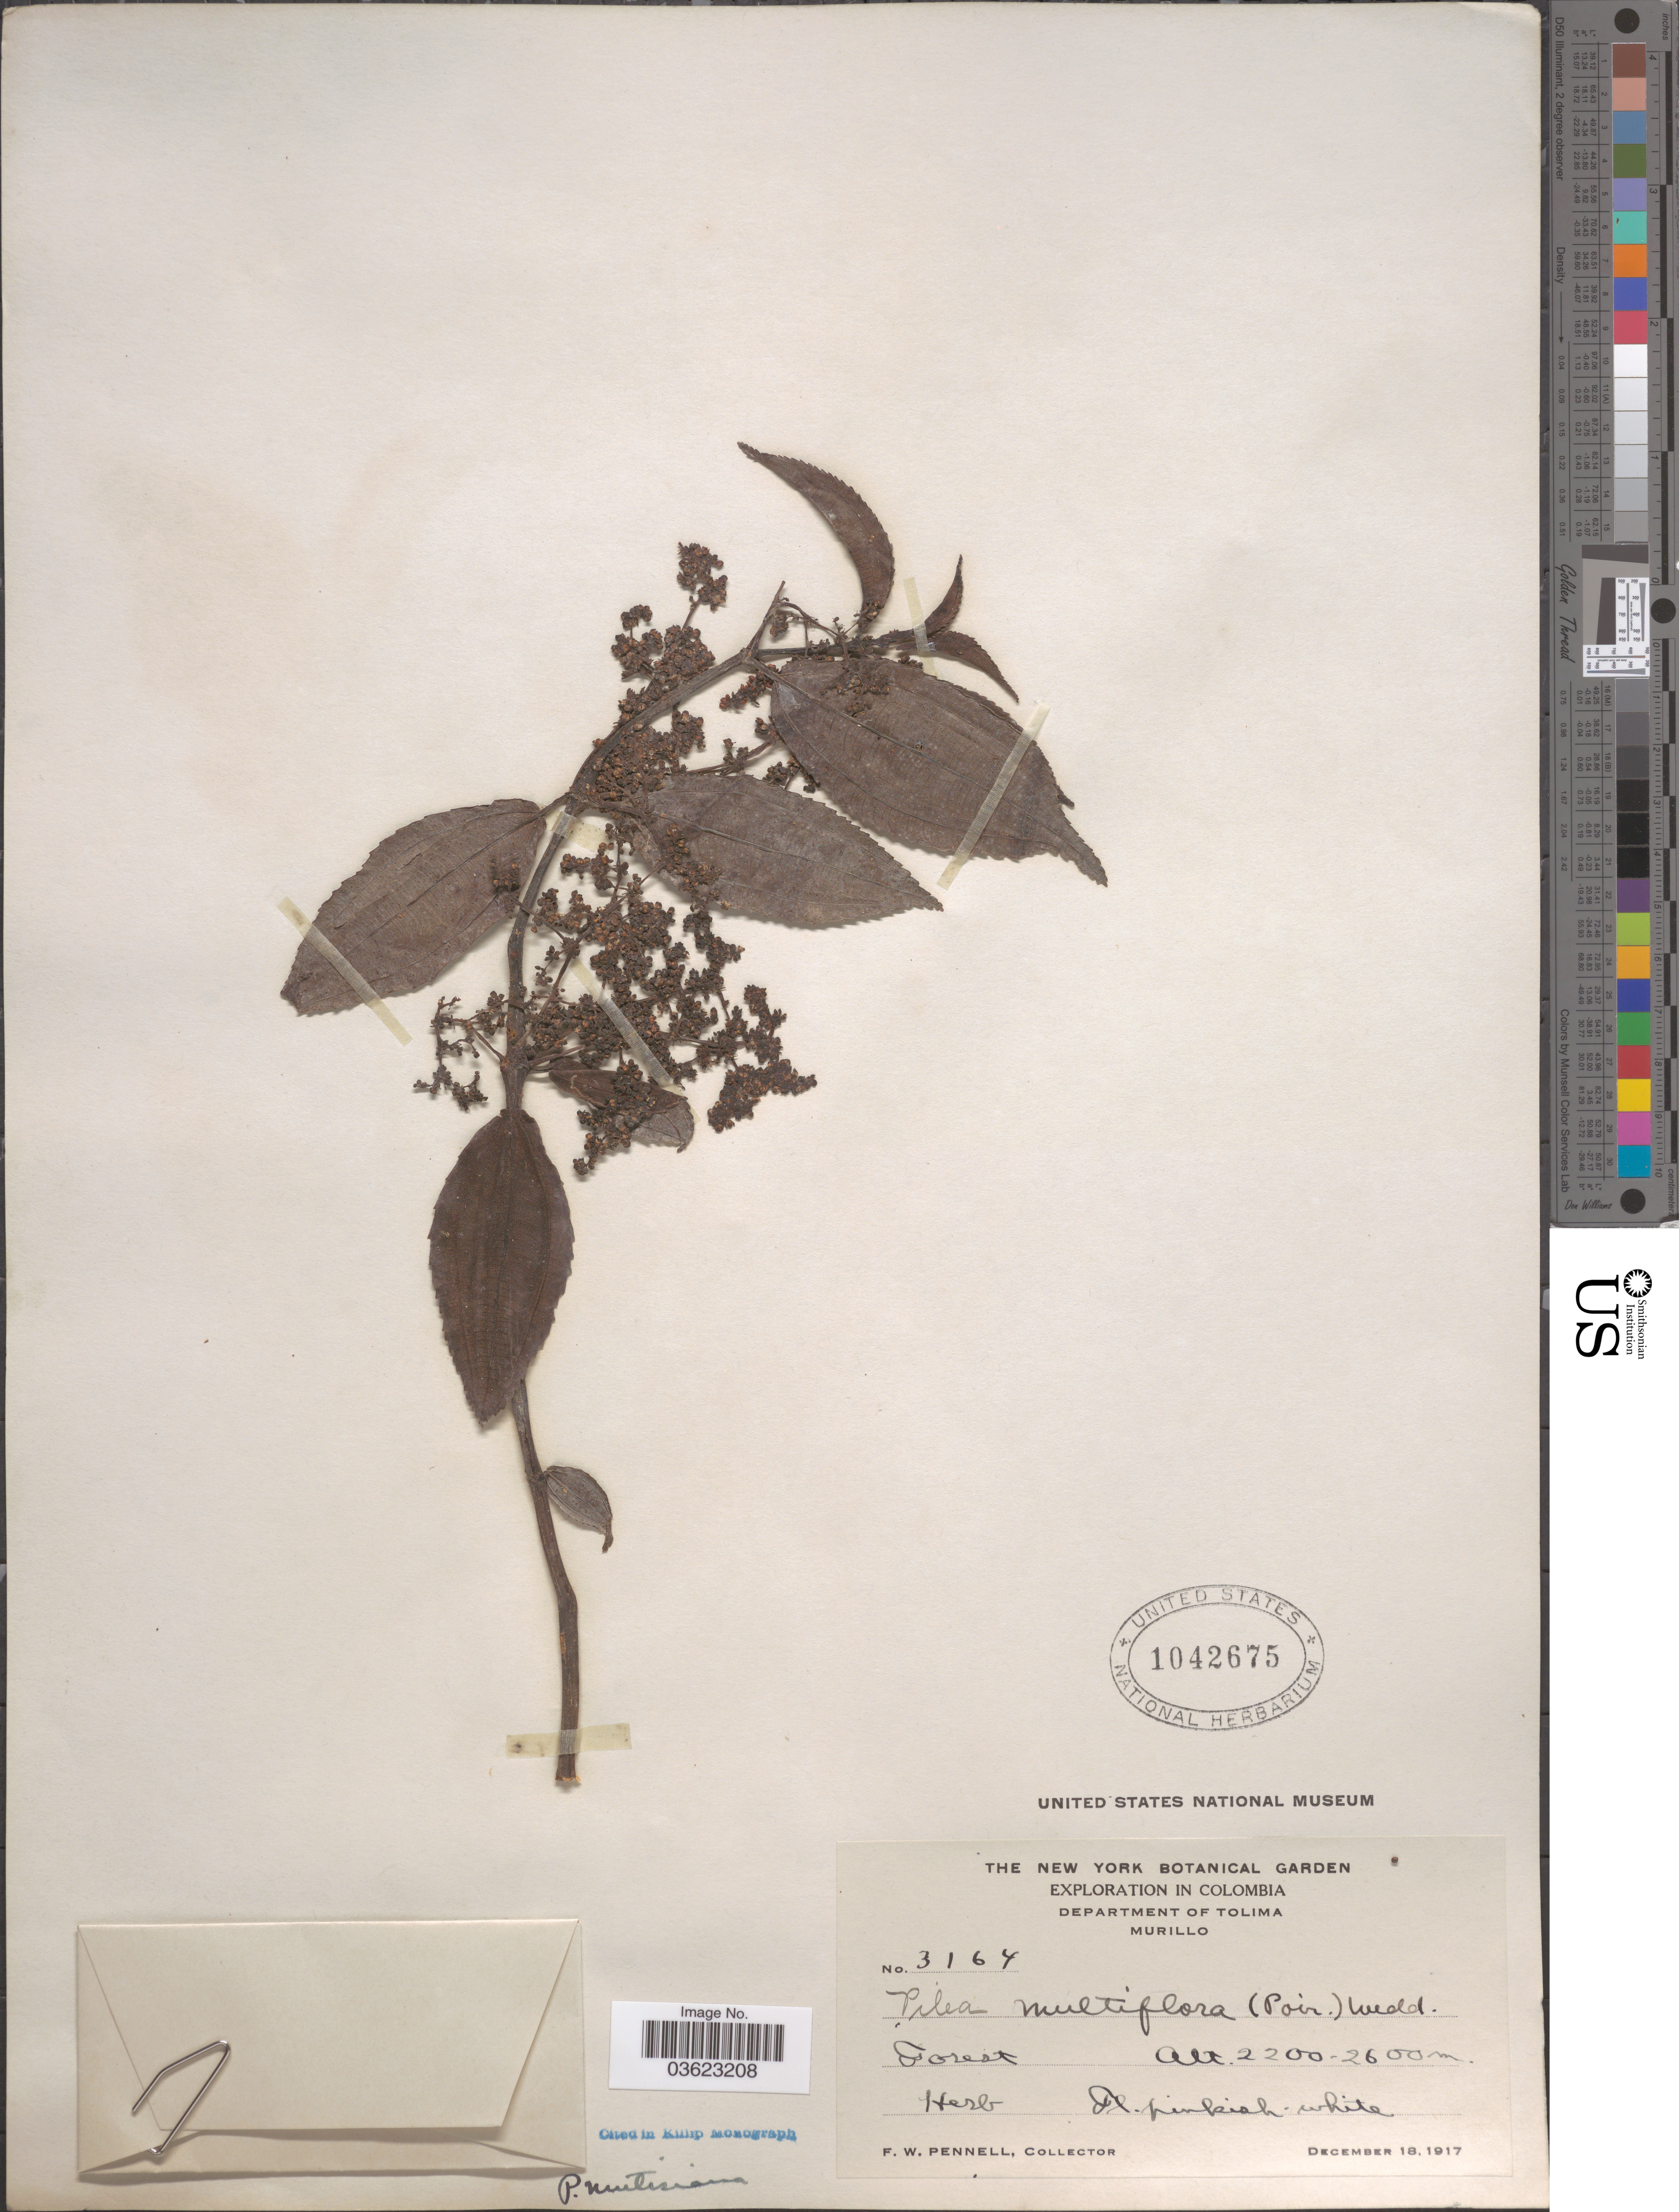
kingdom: Plantae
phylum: Tracheophyta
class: Magnoliopsida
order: Rosales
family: Urticaceae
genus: Pilea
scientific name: Pilea mutisiana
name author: Wedd.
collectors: F. W. Pennell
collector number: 3164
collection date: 1917-12-18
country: Colombia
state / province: Tolima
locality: Department of Tolima. Murillo.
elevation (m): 2200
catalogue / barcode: US 1042675